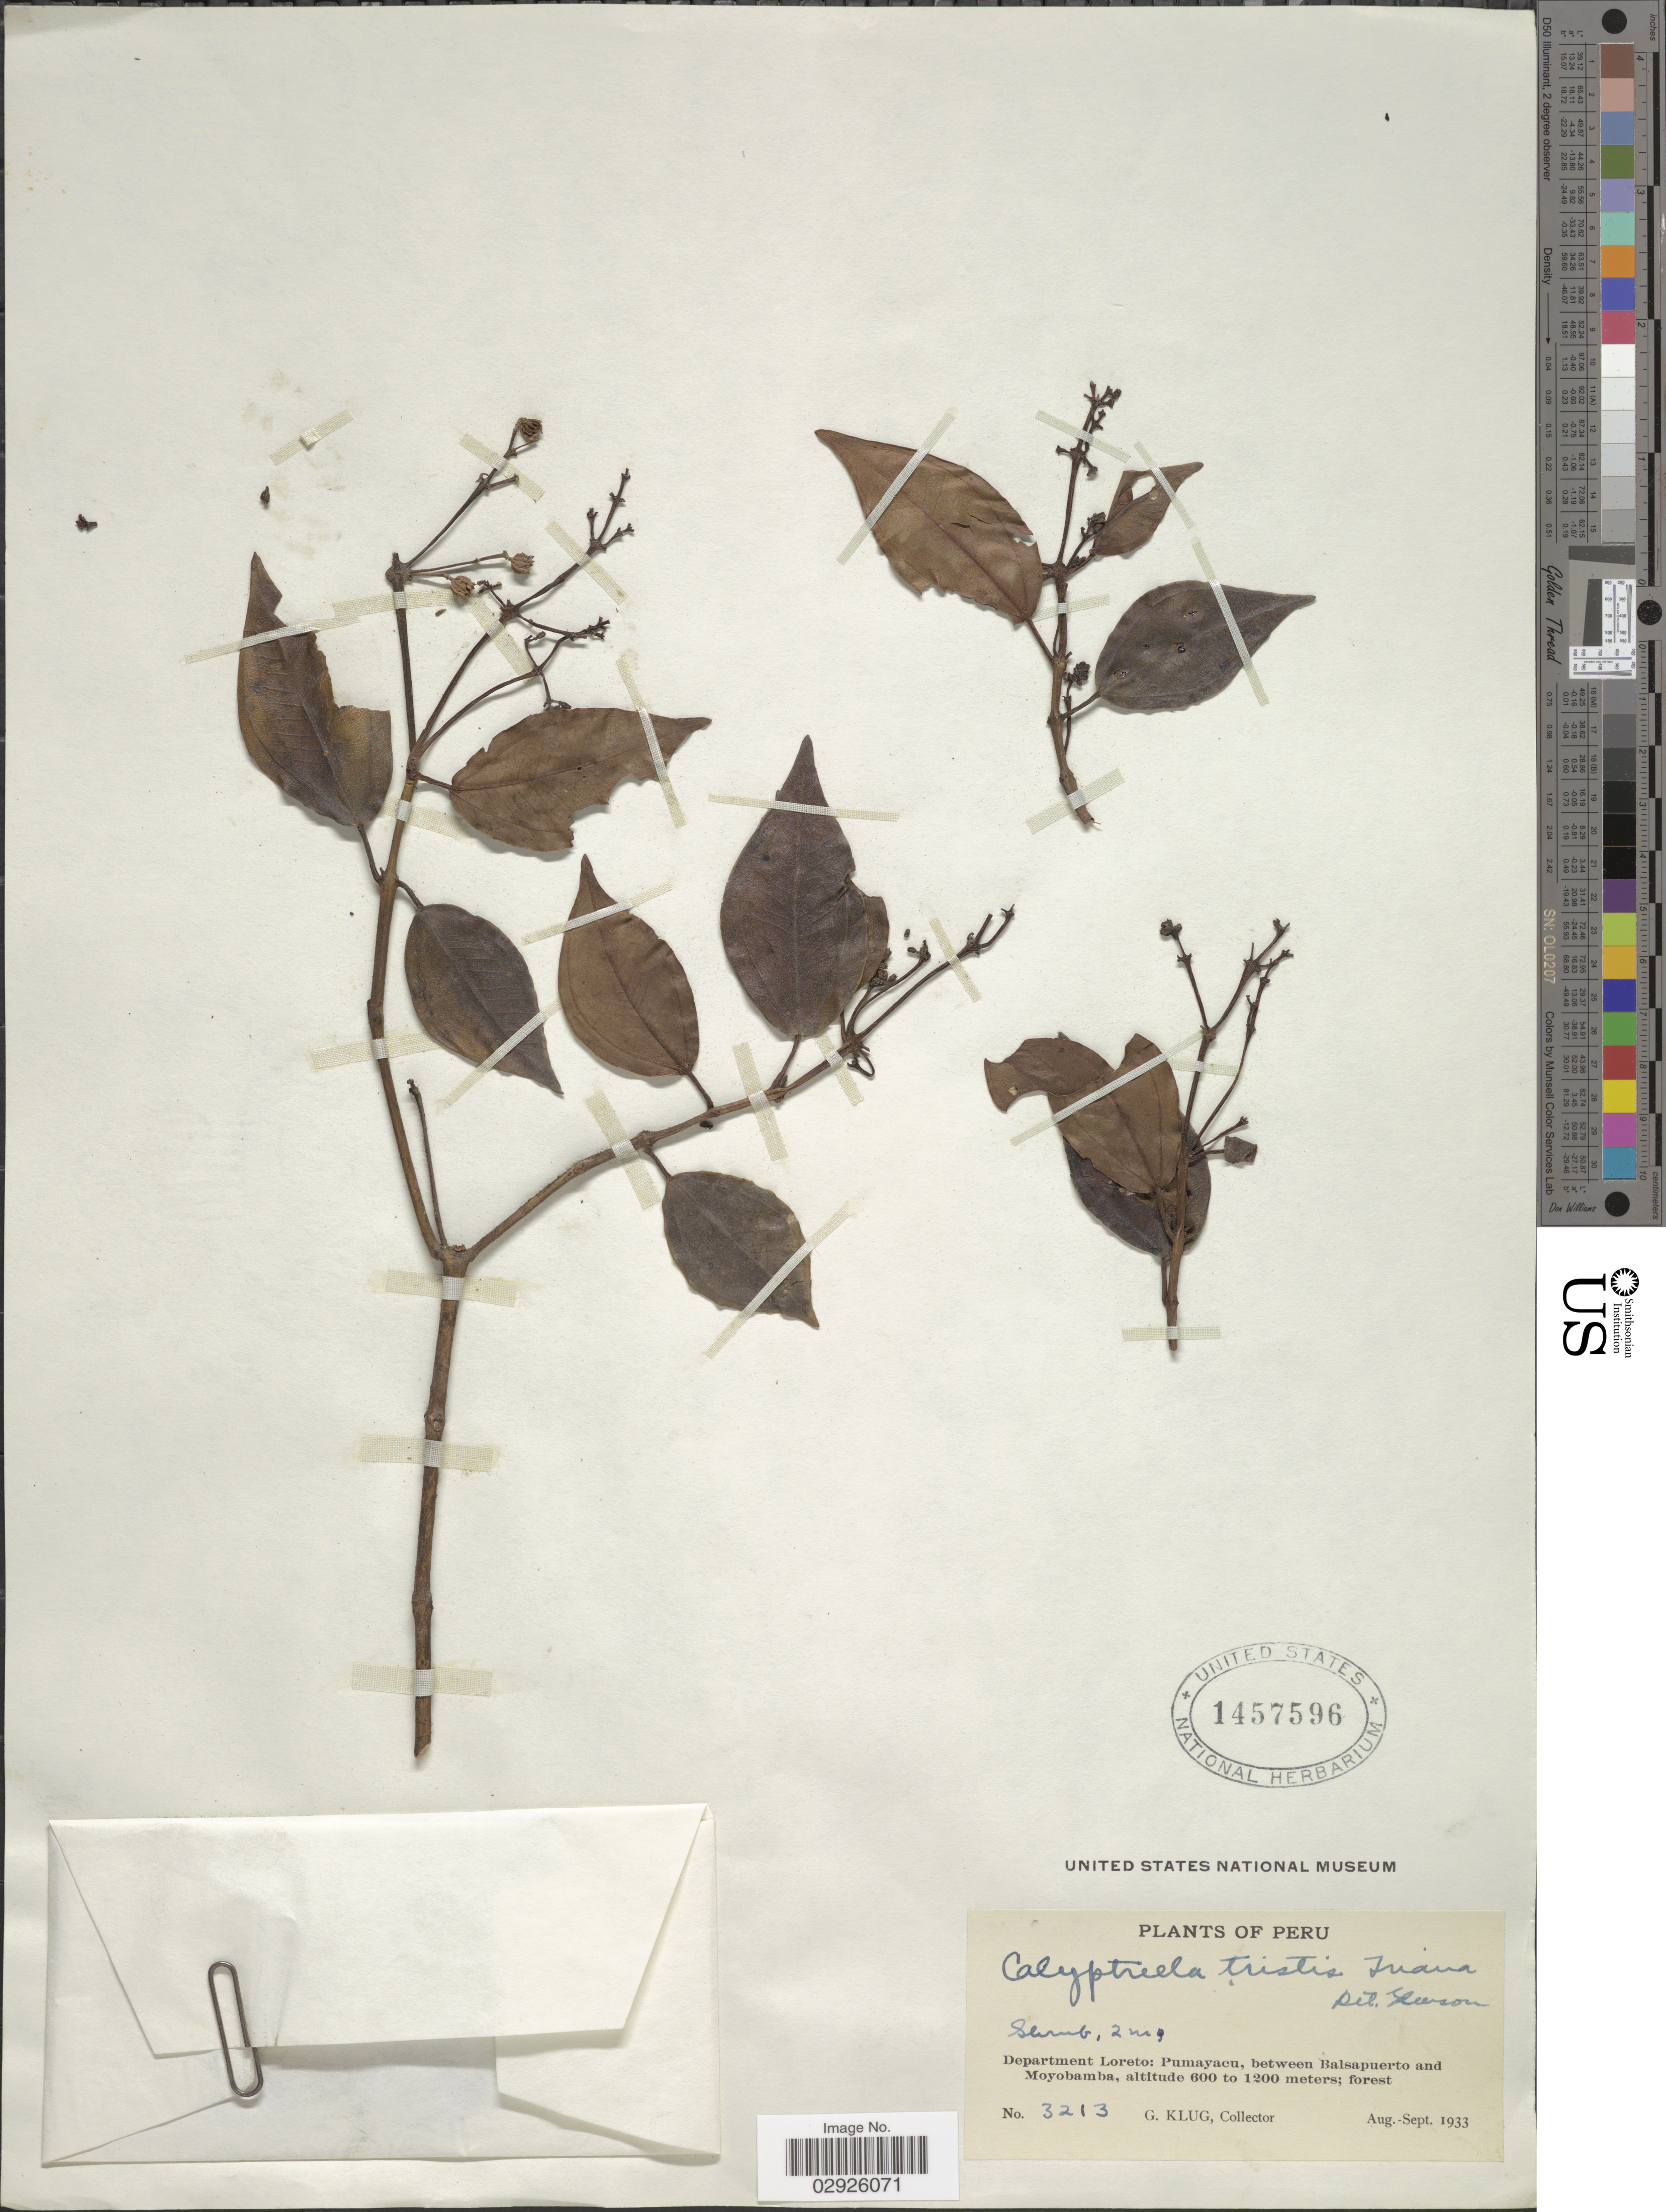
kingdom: Plantae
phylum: Tracheophyta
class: Magnoliopsida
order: Myrtales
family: Melastomataceae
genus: Graffenrieda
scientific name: Graffenrieda tristis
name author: (Triana) L.O. Williams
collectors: G. Klug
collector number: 3213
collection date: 1933-08/1933-09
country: Peru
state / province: Loreto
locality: Department Loreto: Pumayacu, between Balsapuerto and Moyobamba.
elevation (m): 600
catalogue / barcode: US 1457596